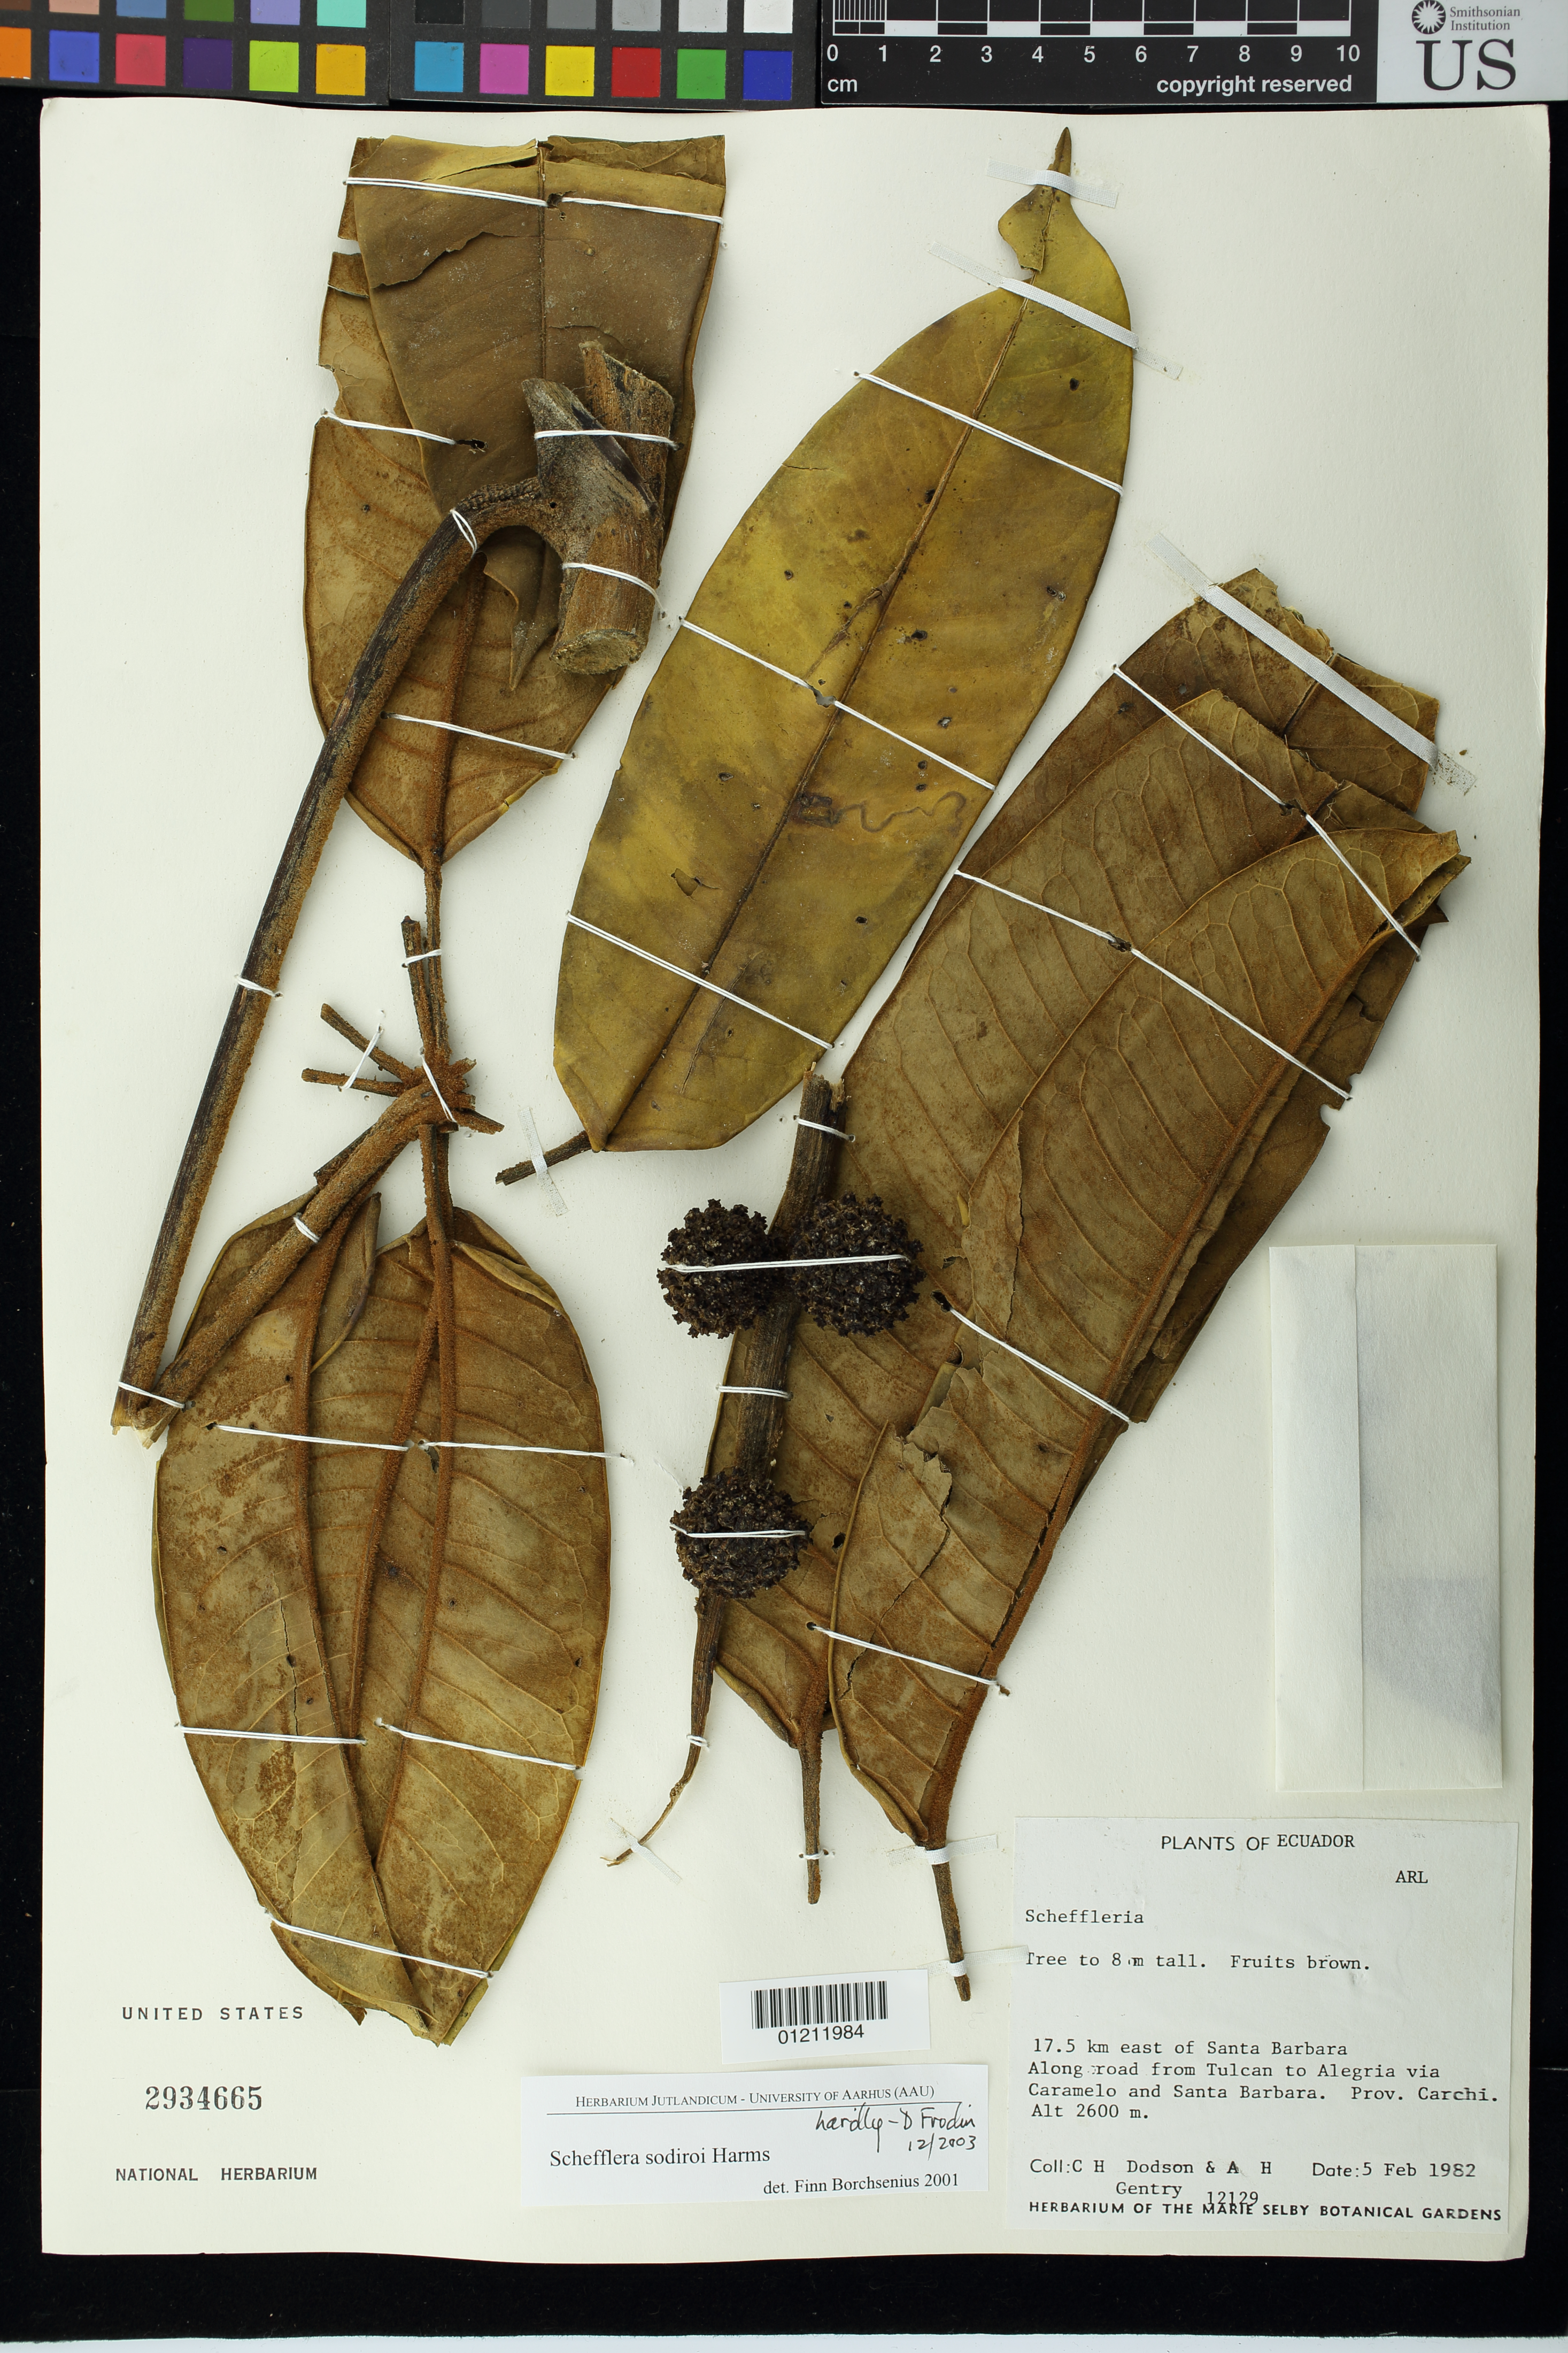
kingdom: Plantae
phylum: Tracheophyta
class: Magnoliopsida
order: Apiales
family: Araliaceae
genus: Schefflera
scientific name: Schefflera sodiroi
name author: Harms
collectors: C. H. Dodson & A. H. Gentry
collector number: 12129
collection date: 1982-02-05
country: Ecuador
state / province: Carchi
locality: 17.5 km east of Santa Barbara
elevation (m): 2600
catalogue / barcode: US 2934665